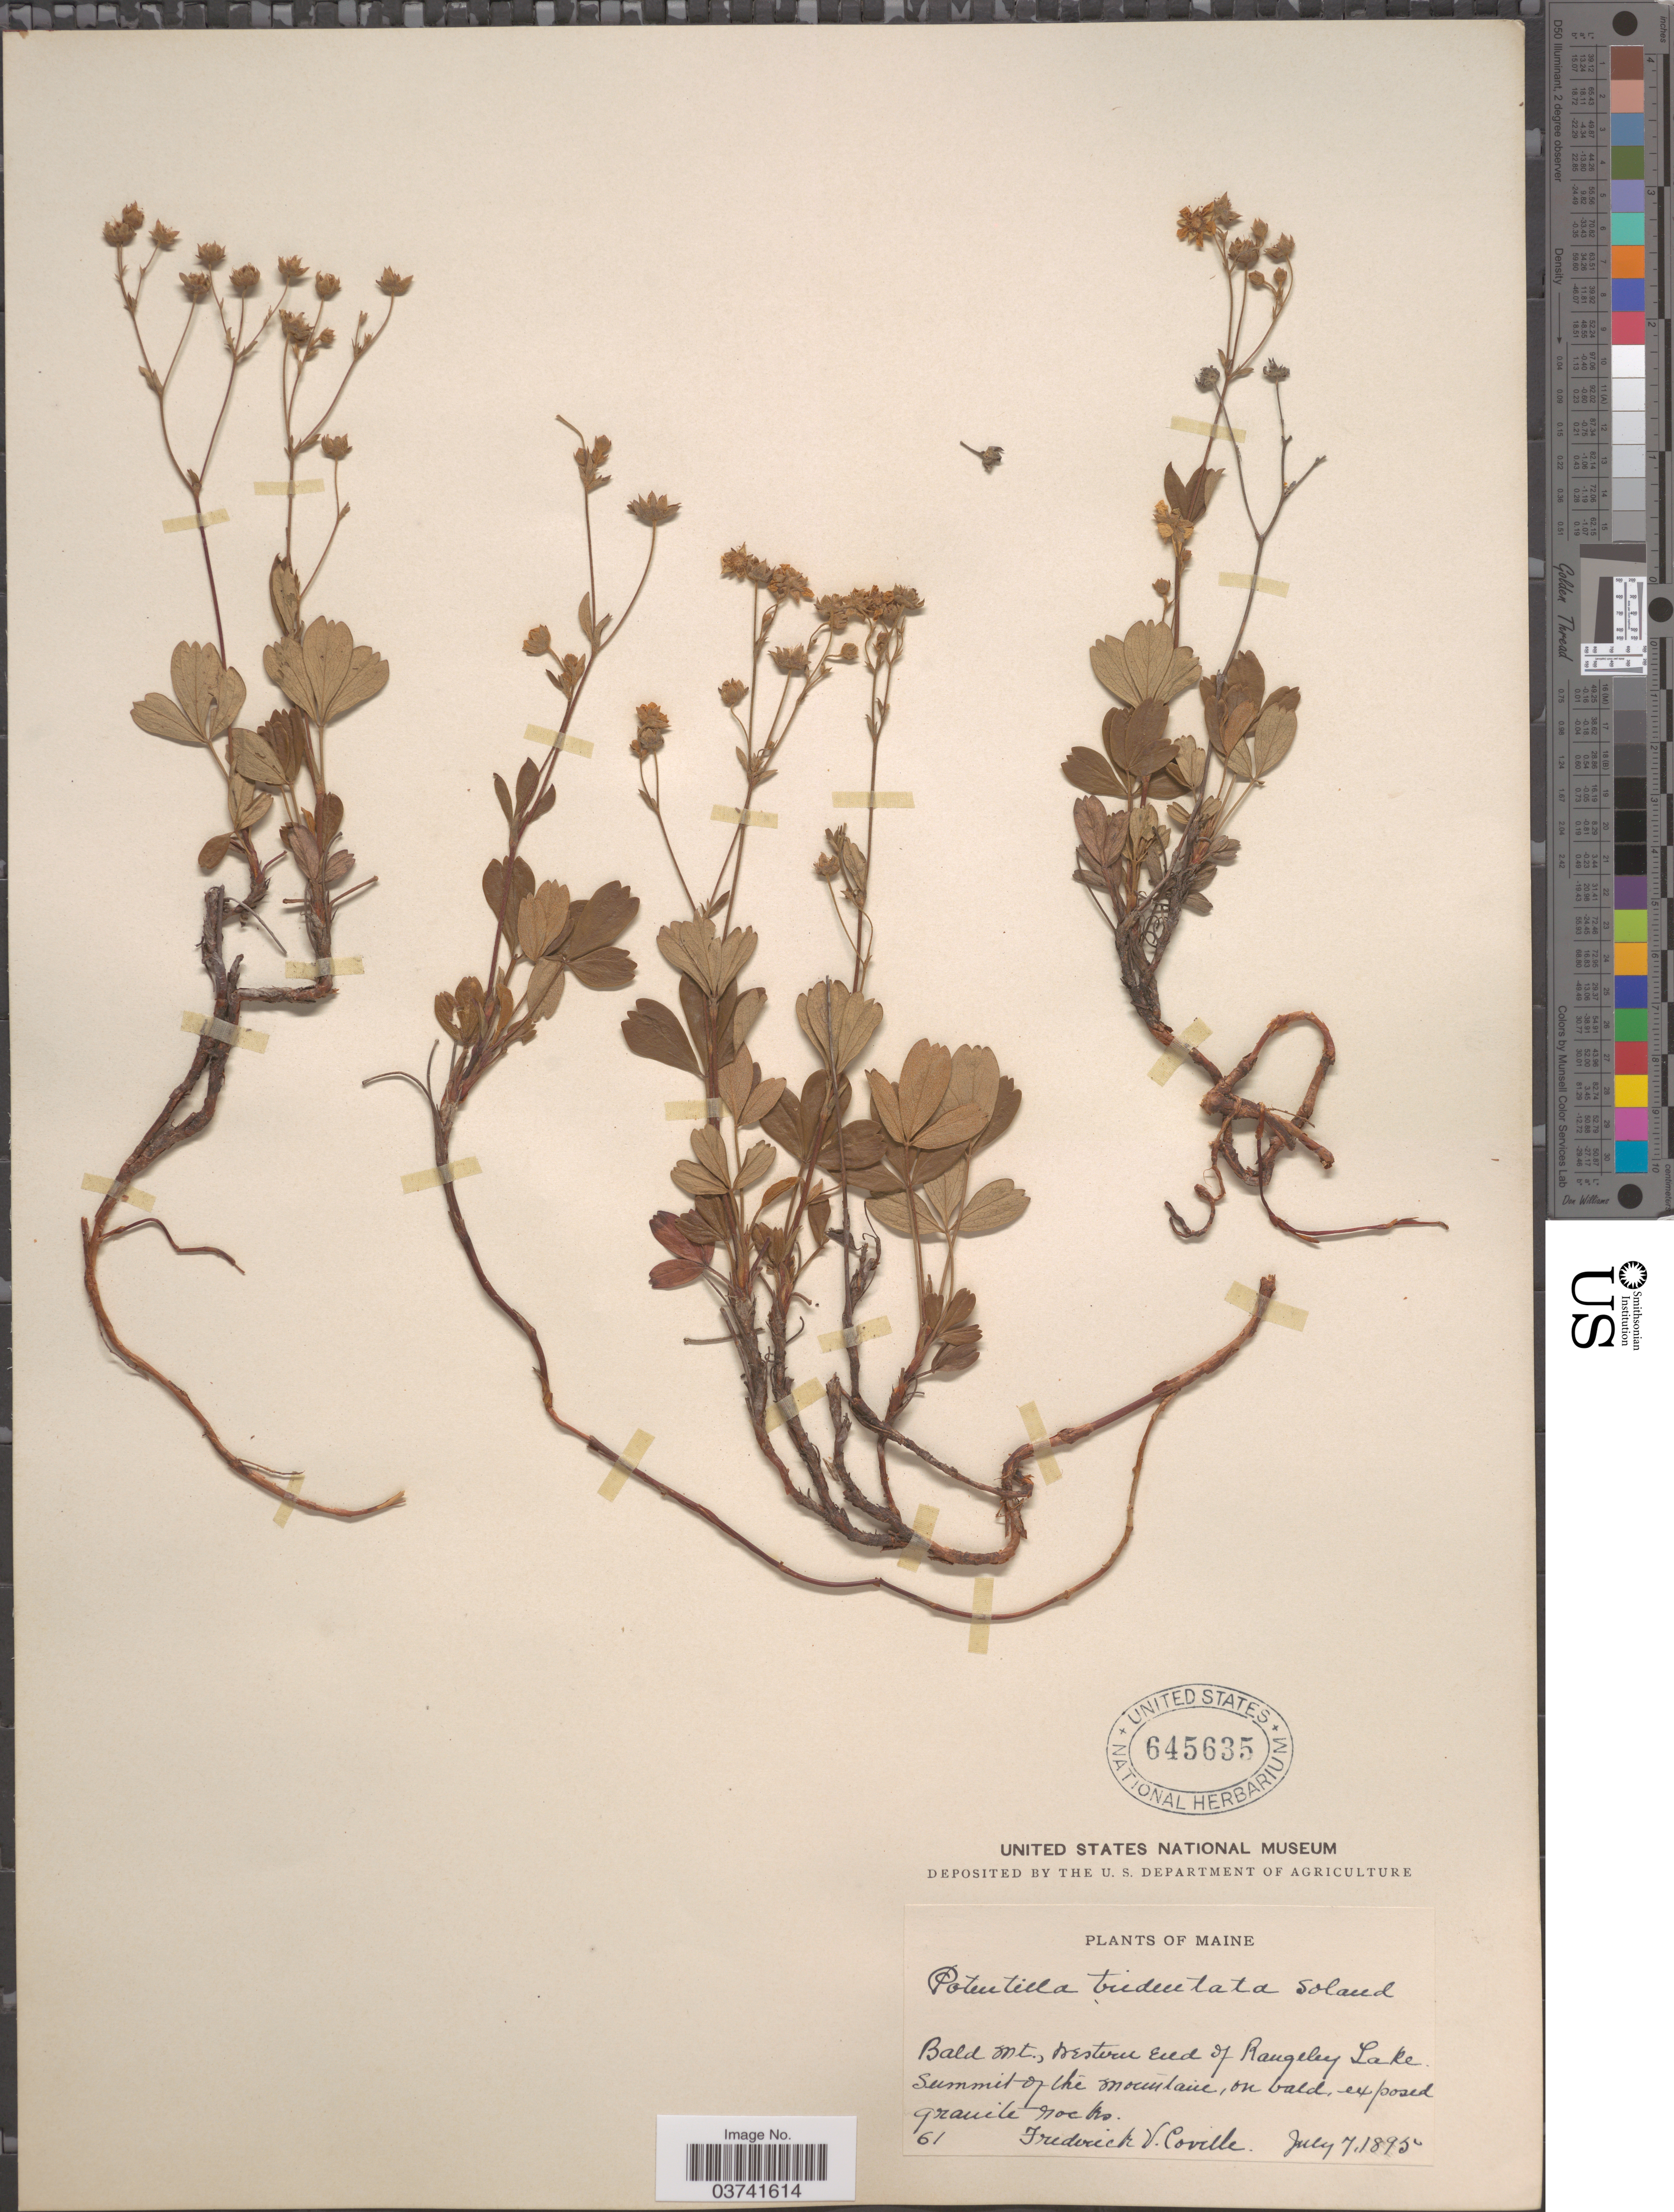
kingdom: Plantae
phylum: Tracheophyta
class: Magnoliopsida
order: Rosales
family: Rosaceae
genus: Potentilla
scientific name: Potentilla tridentata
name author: Aiton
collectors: F. V. Coville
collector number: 61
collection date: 1895-07-07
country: United States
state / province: Maine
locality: Bald Mt., Western End of Rangeley Lake. Summit of the mountain.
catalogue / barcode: US 645635